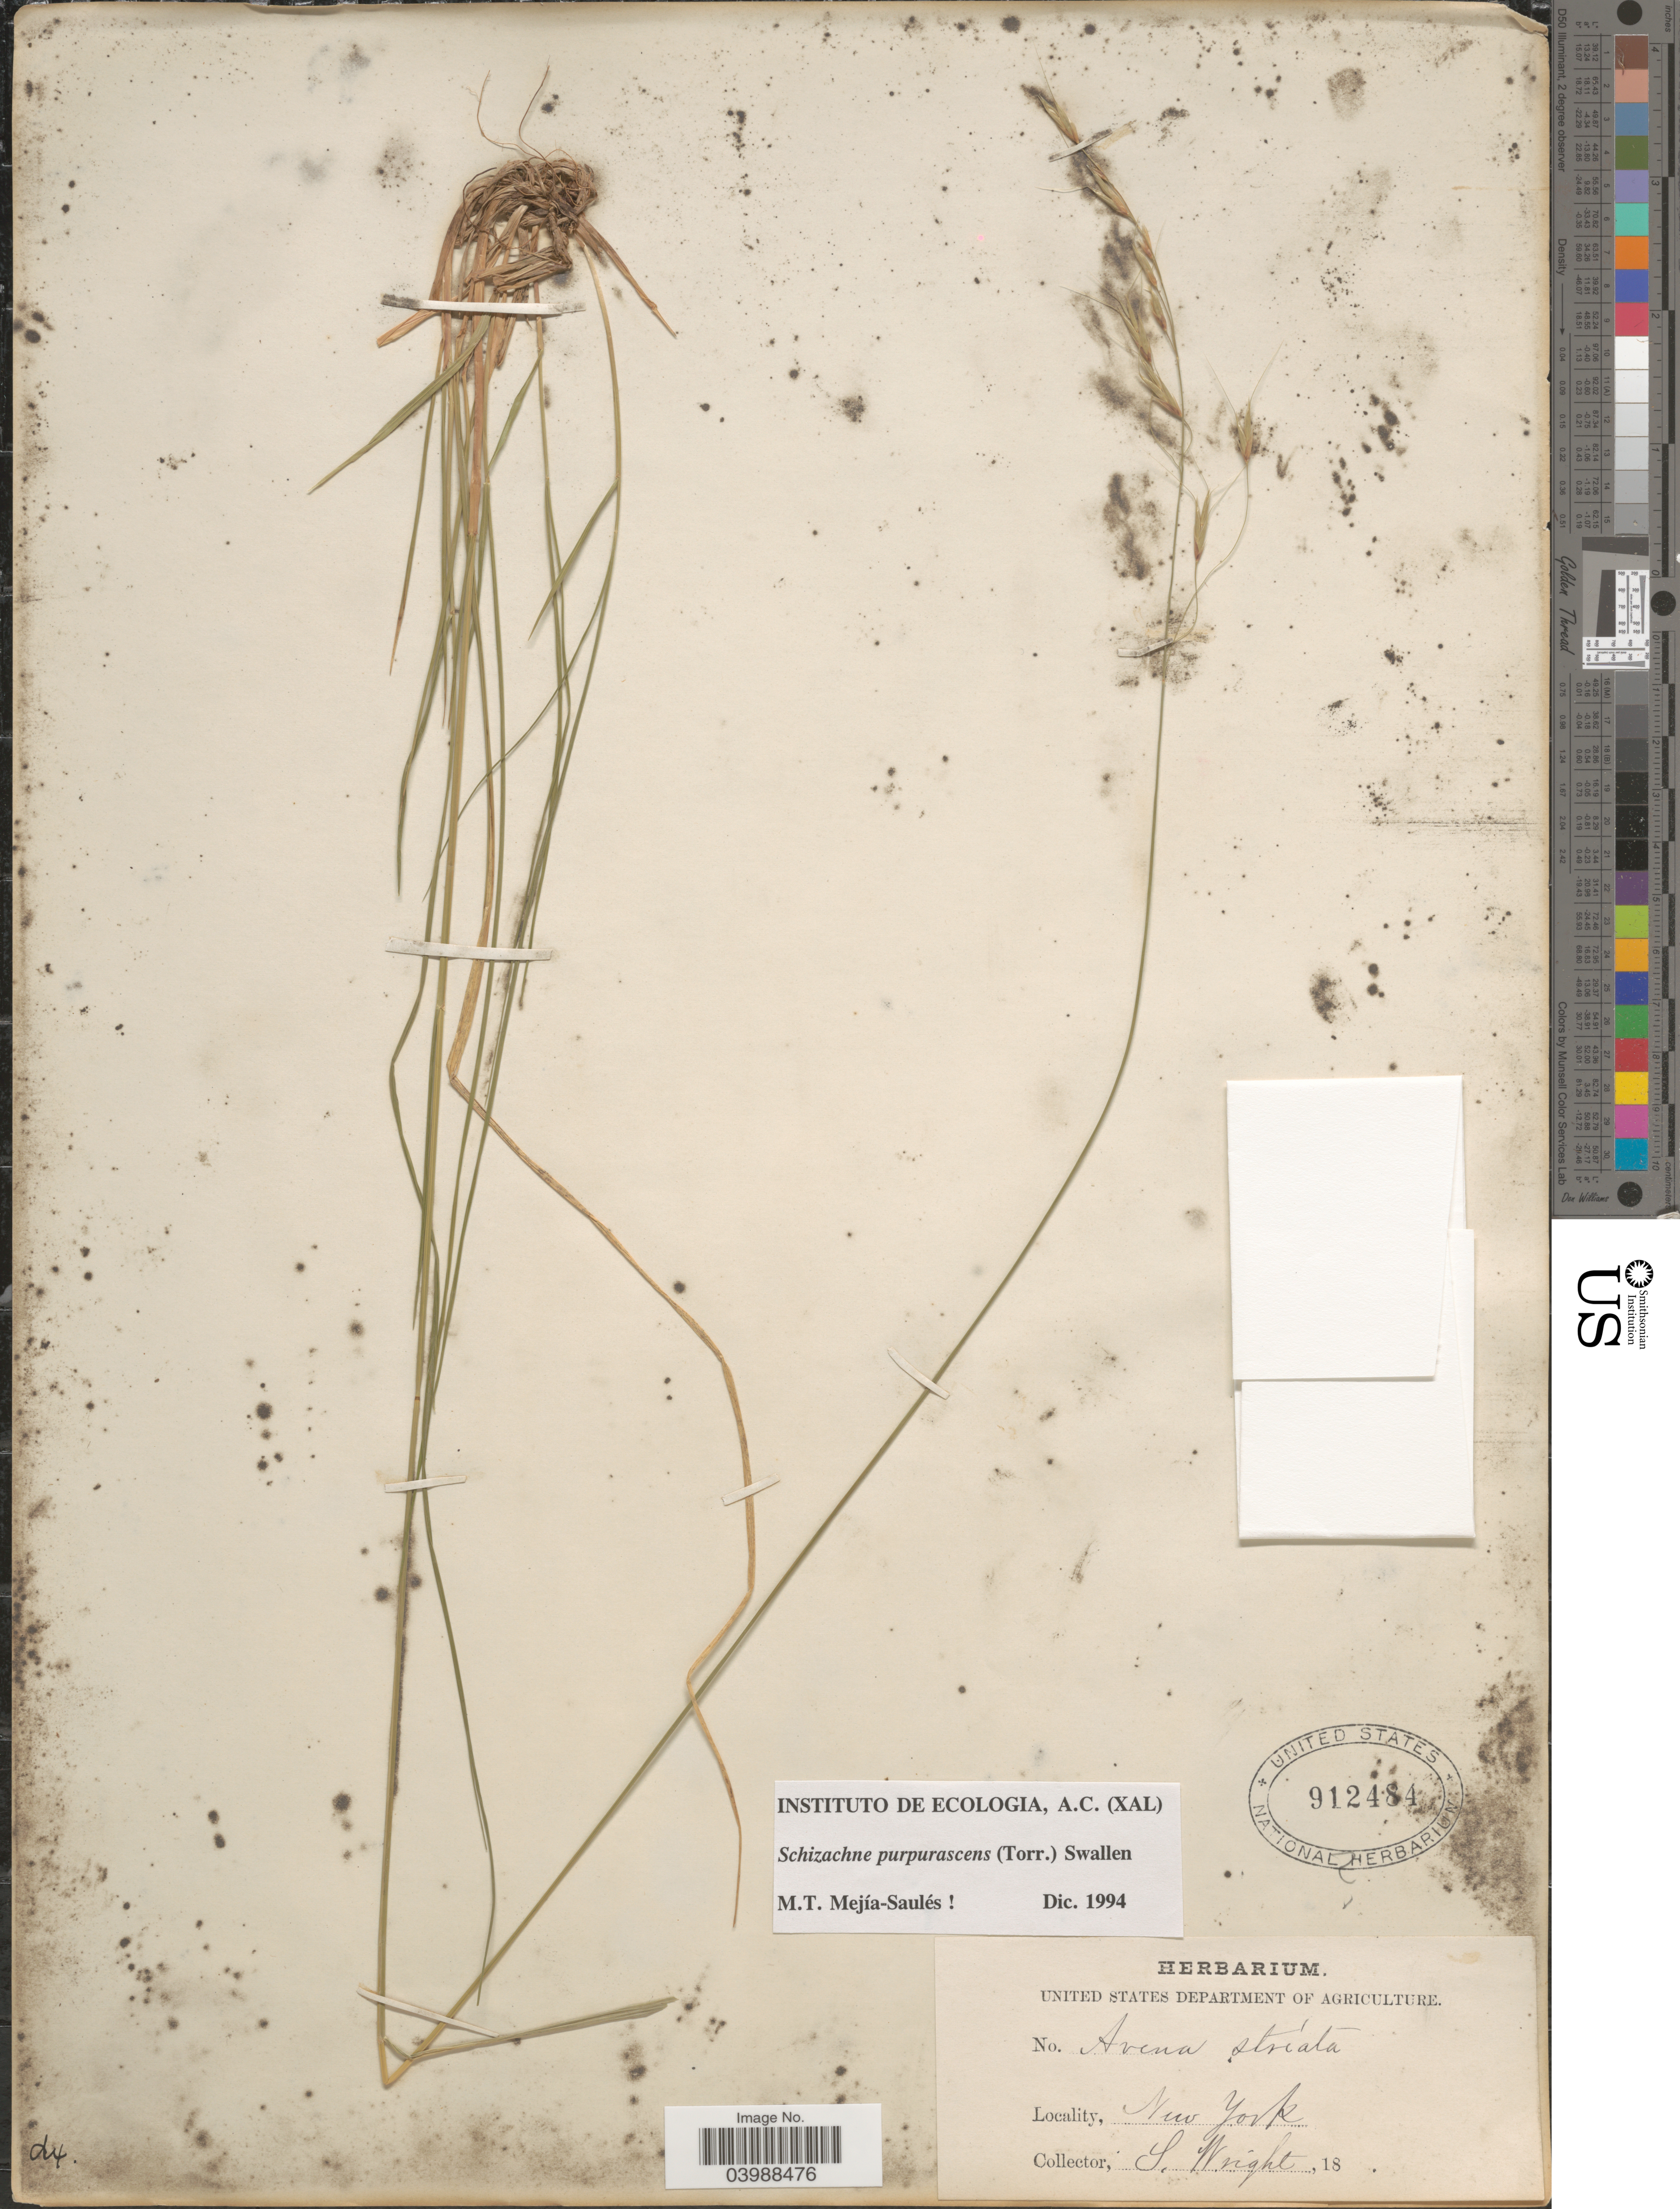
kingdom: Plantae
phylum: Tracheophyta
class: Liliopsida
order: Poales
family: Poaceae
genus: Schizachne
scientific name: Schizachne purpurascens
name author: (Torr.) Swallen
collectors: S. Wright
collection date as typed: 18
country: United States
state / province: New York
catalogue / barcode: US 912484